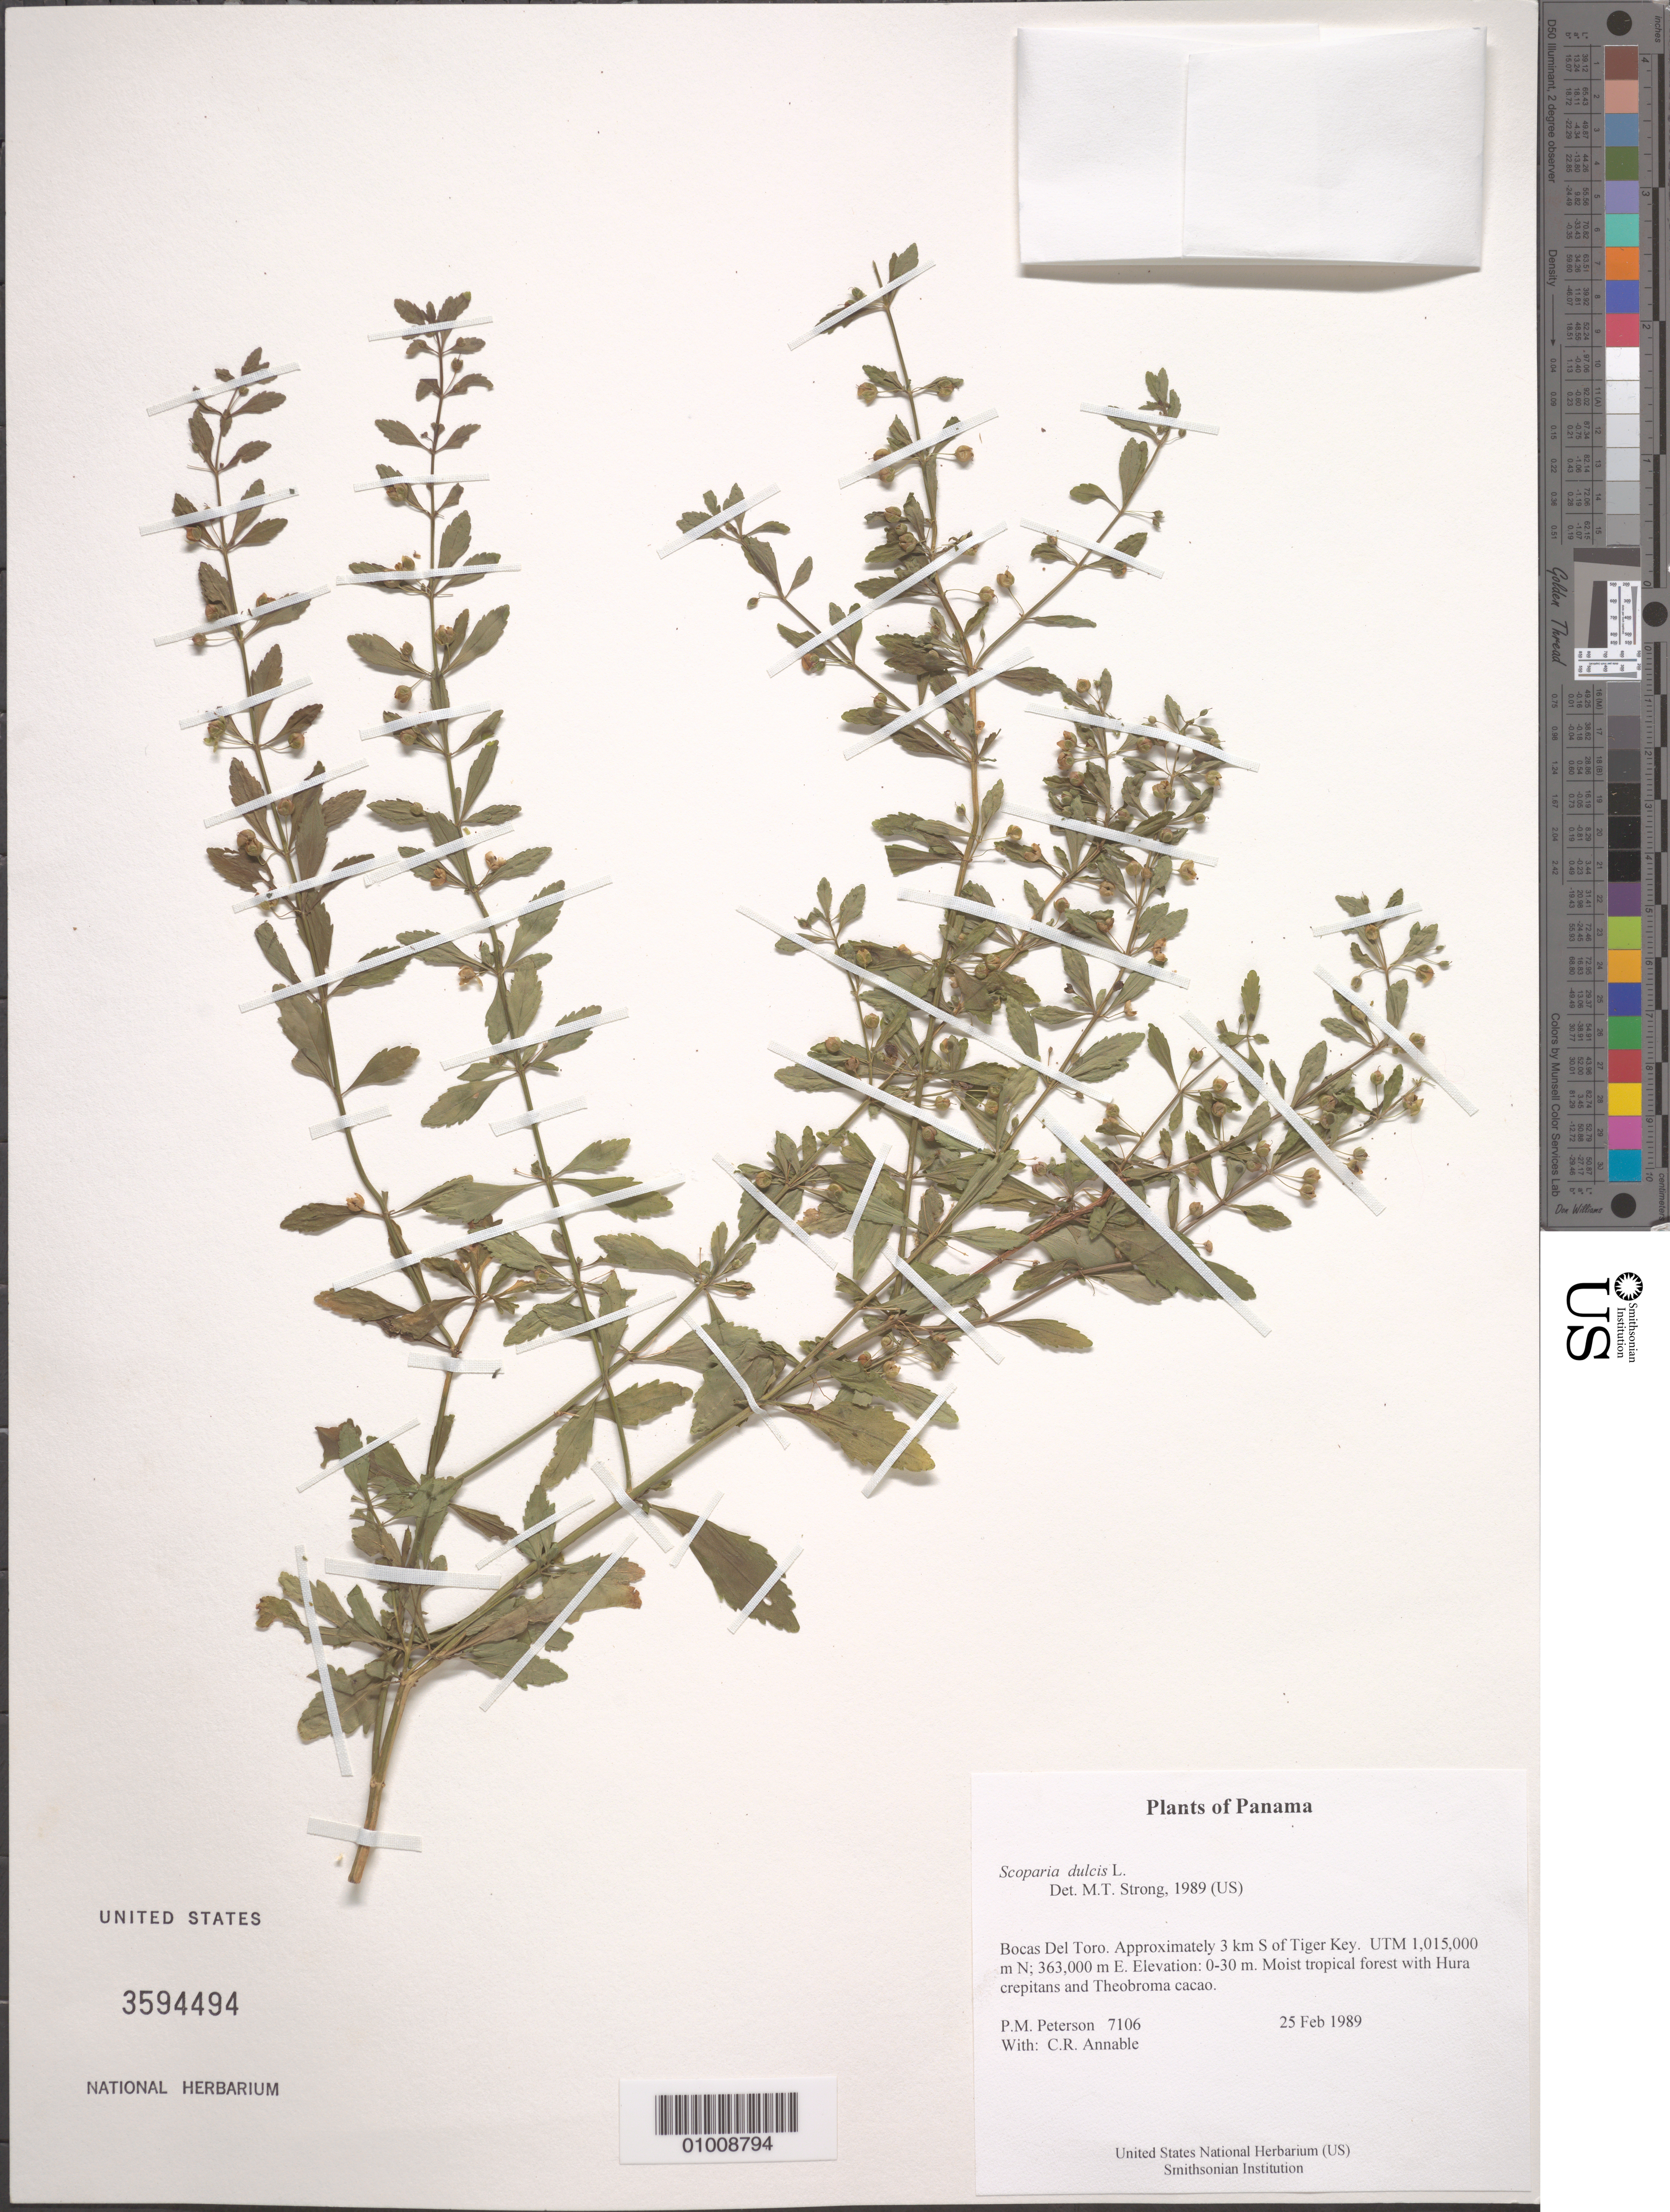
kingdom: Plantae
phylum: Tracheophyta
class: Magnoliopsida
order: Lamiales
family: Plantaginaceae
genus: Scoparia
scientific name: Scoparia dulcis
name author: L.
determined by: Strong, M. T., (US), Smithsonian Institution - National Museum of Natural History (UNITED STATES)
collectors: P. M. Peterson & C. R. Annable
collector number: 07106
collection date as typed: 25 Feb 1989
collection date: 1989-02-25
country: Panama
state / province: Bocas del Toro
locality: Approximately 3 km S of Tiger Key. UTM 1,015,000 m N; 363,000 m E.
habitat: Moist tropical forest with Hura crepitans and Theobroma cacao.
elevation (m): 0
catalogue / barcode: US 3594494